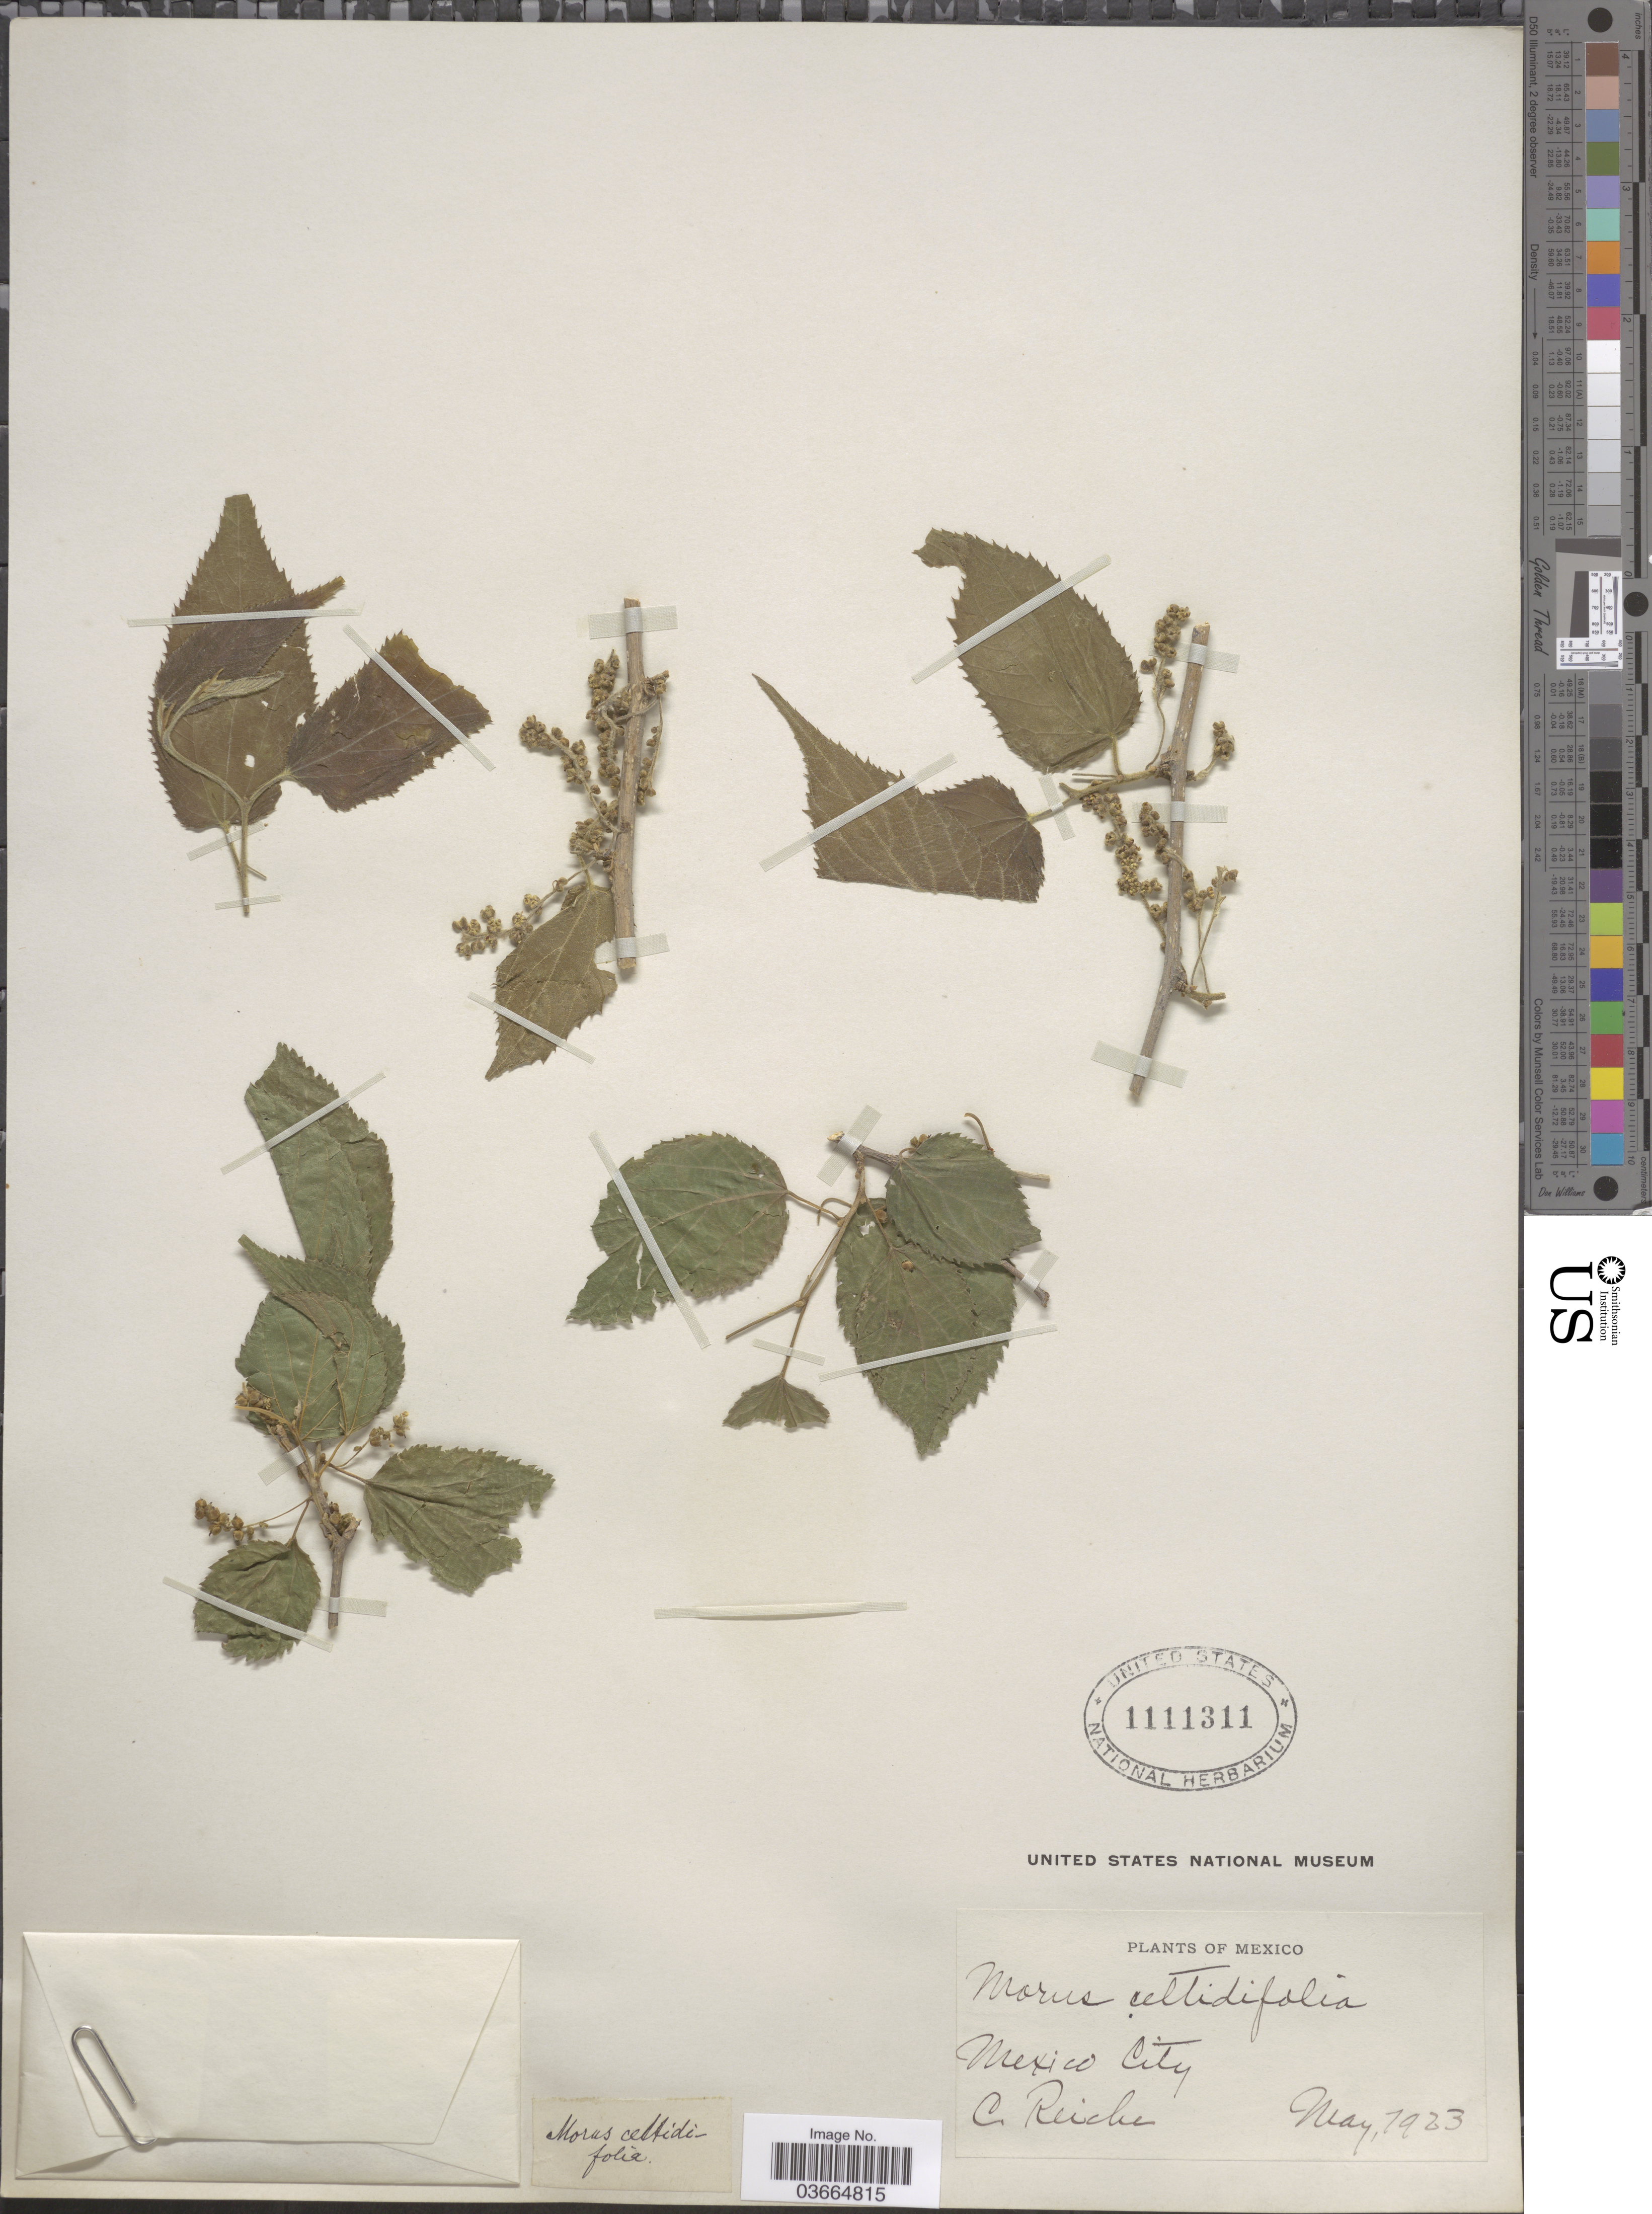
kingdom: Plantae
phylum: Tracheophyta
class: Magnoliopsida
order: Rosales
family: Moraceae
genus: Morus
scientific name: Morus celtidifolia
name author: Kunth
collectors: Reiche, C.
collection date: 1923-05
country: Mexico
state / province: México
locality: Mexico City.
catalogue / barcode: US 1111311